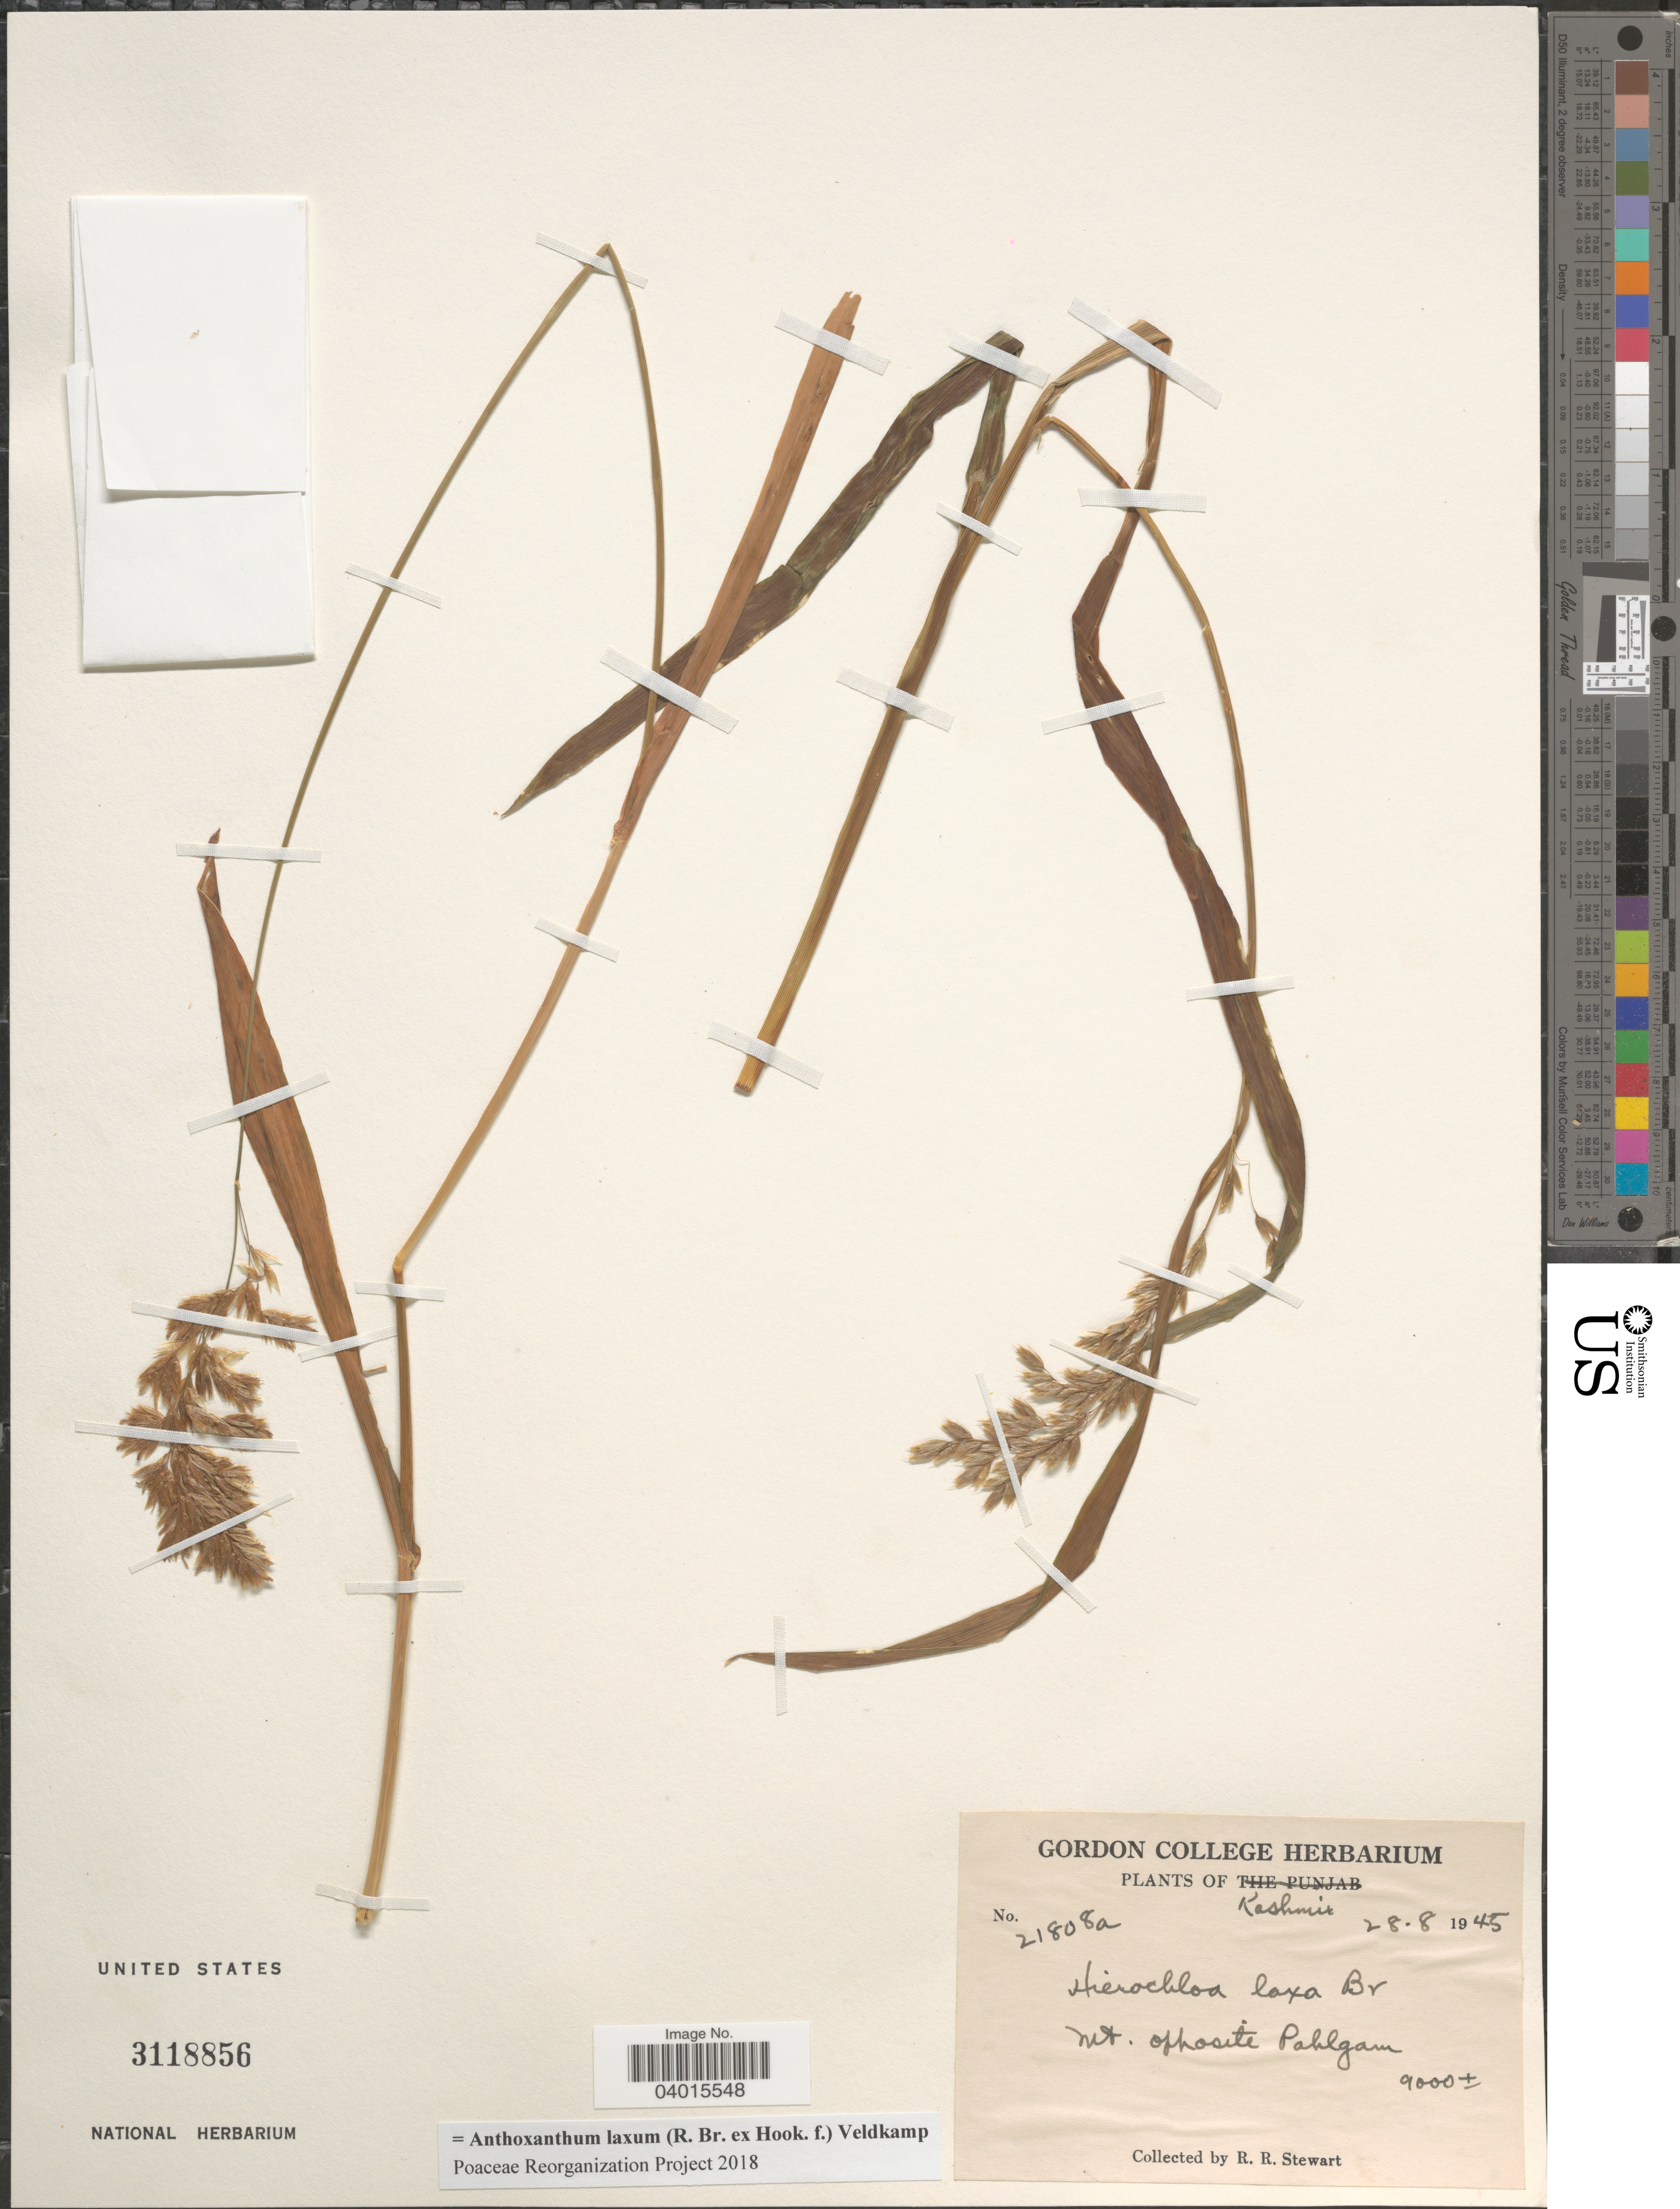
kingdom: Plantae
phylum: Tracheophyta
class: Liliopsida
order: Poales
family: Poaceae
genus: Anthoxanthum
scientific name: Anthoxanthum laxum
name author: (R. Br. ex Hook. f.) Veldkamp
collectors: R. Stewart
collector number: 21808a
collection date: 1945-08-28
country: India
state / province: Jammu and Kashmir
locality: Kashmir. Mt. opposite Pahlgam.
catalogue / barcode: US 3118856